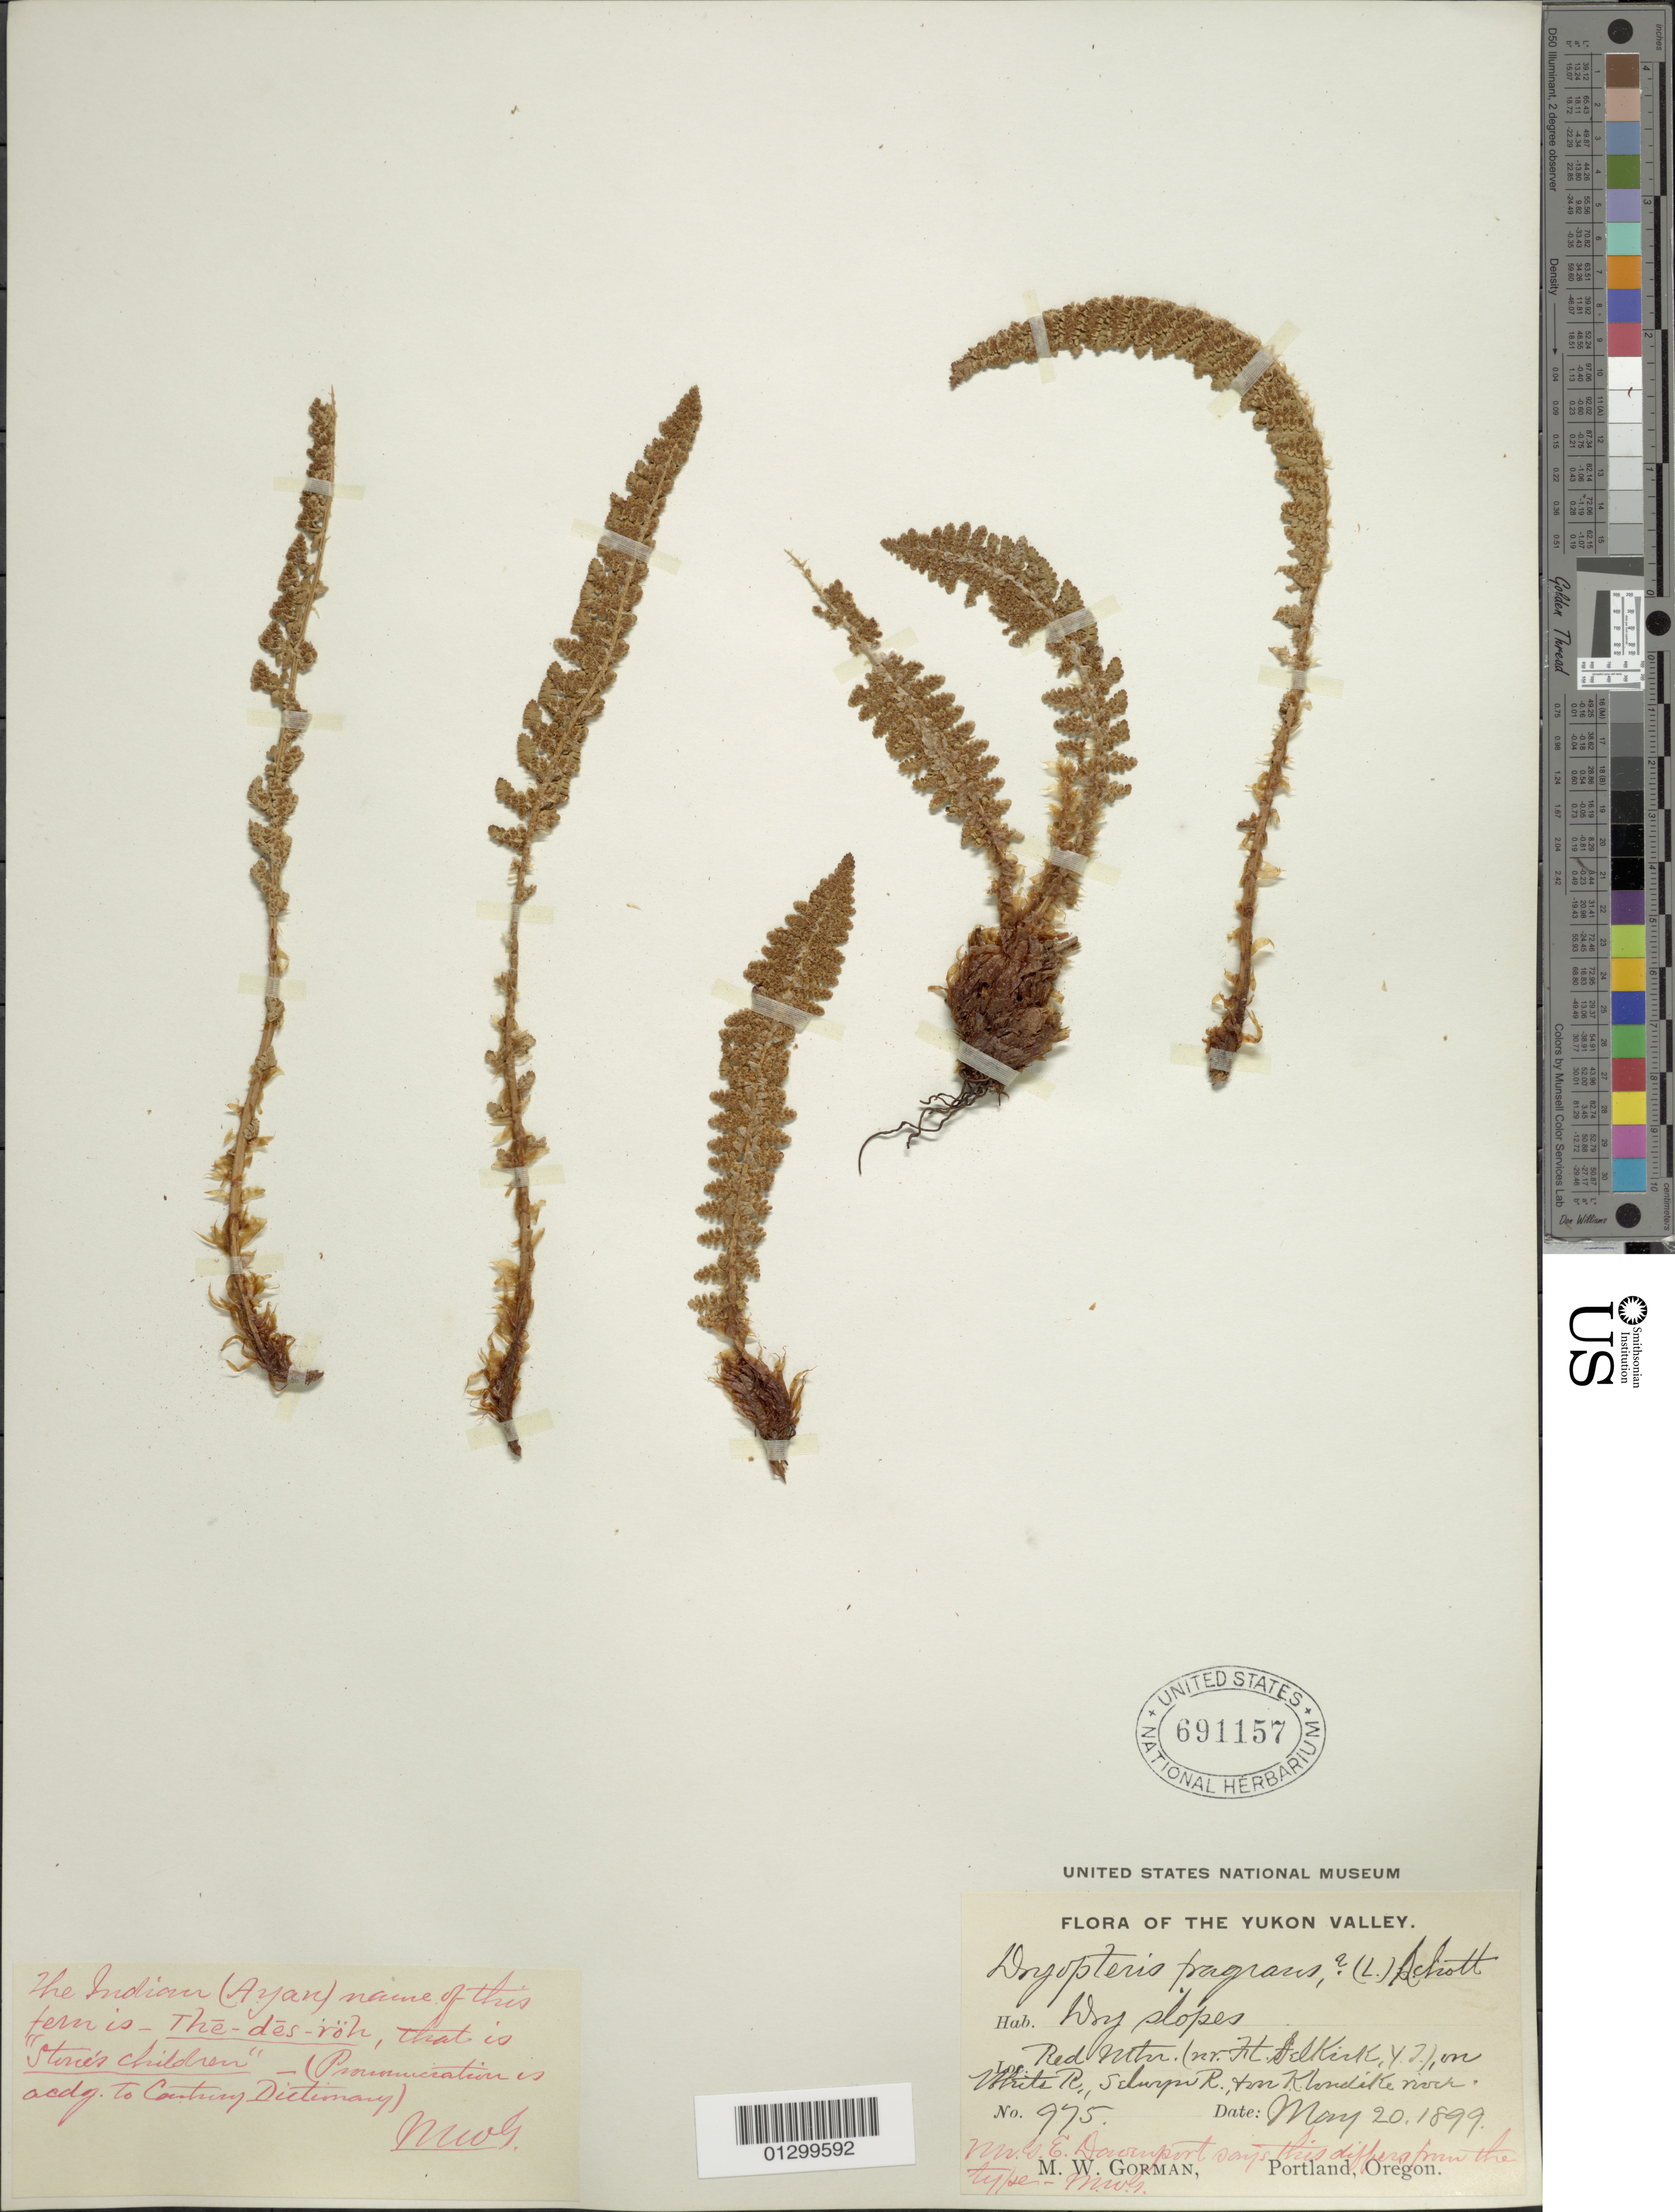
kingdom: Plantae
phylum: Tracheophyta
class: Polypodiopsida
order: Polypodiales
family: Dryopteridaceae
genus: Dryopteris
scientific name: Dryopteris fragrans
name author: (L.) Schott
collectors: M. W. Gorman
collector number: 975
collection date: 1899-05-20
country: Canada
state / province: Yukon Territory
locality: Red Mountain (near Ft. Selkirk), on White River, [Selurpi] River, and on Klondike River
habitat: Dry slopes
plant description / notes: E. Davenport says this differs from the type. The Indian (Ayan) name of this fern is The-des-roh, that is "stone's children" -(Pronunciation is according to Country Dictionatry)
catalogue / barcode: US 691157